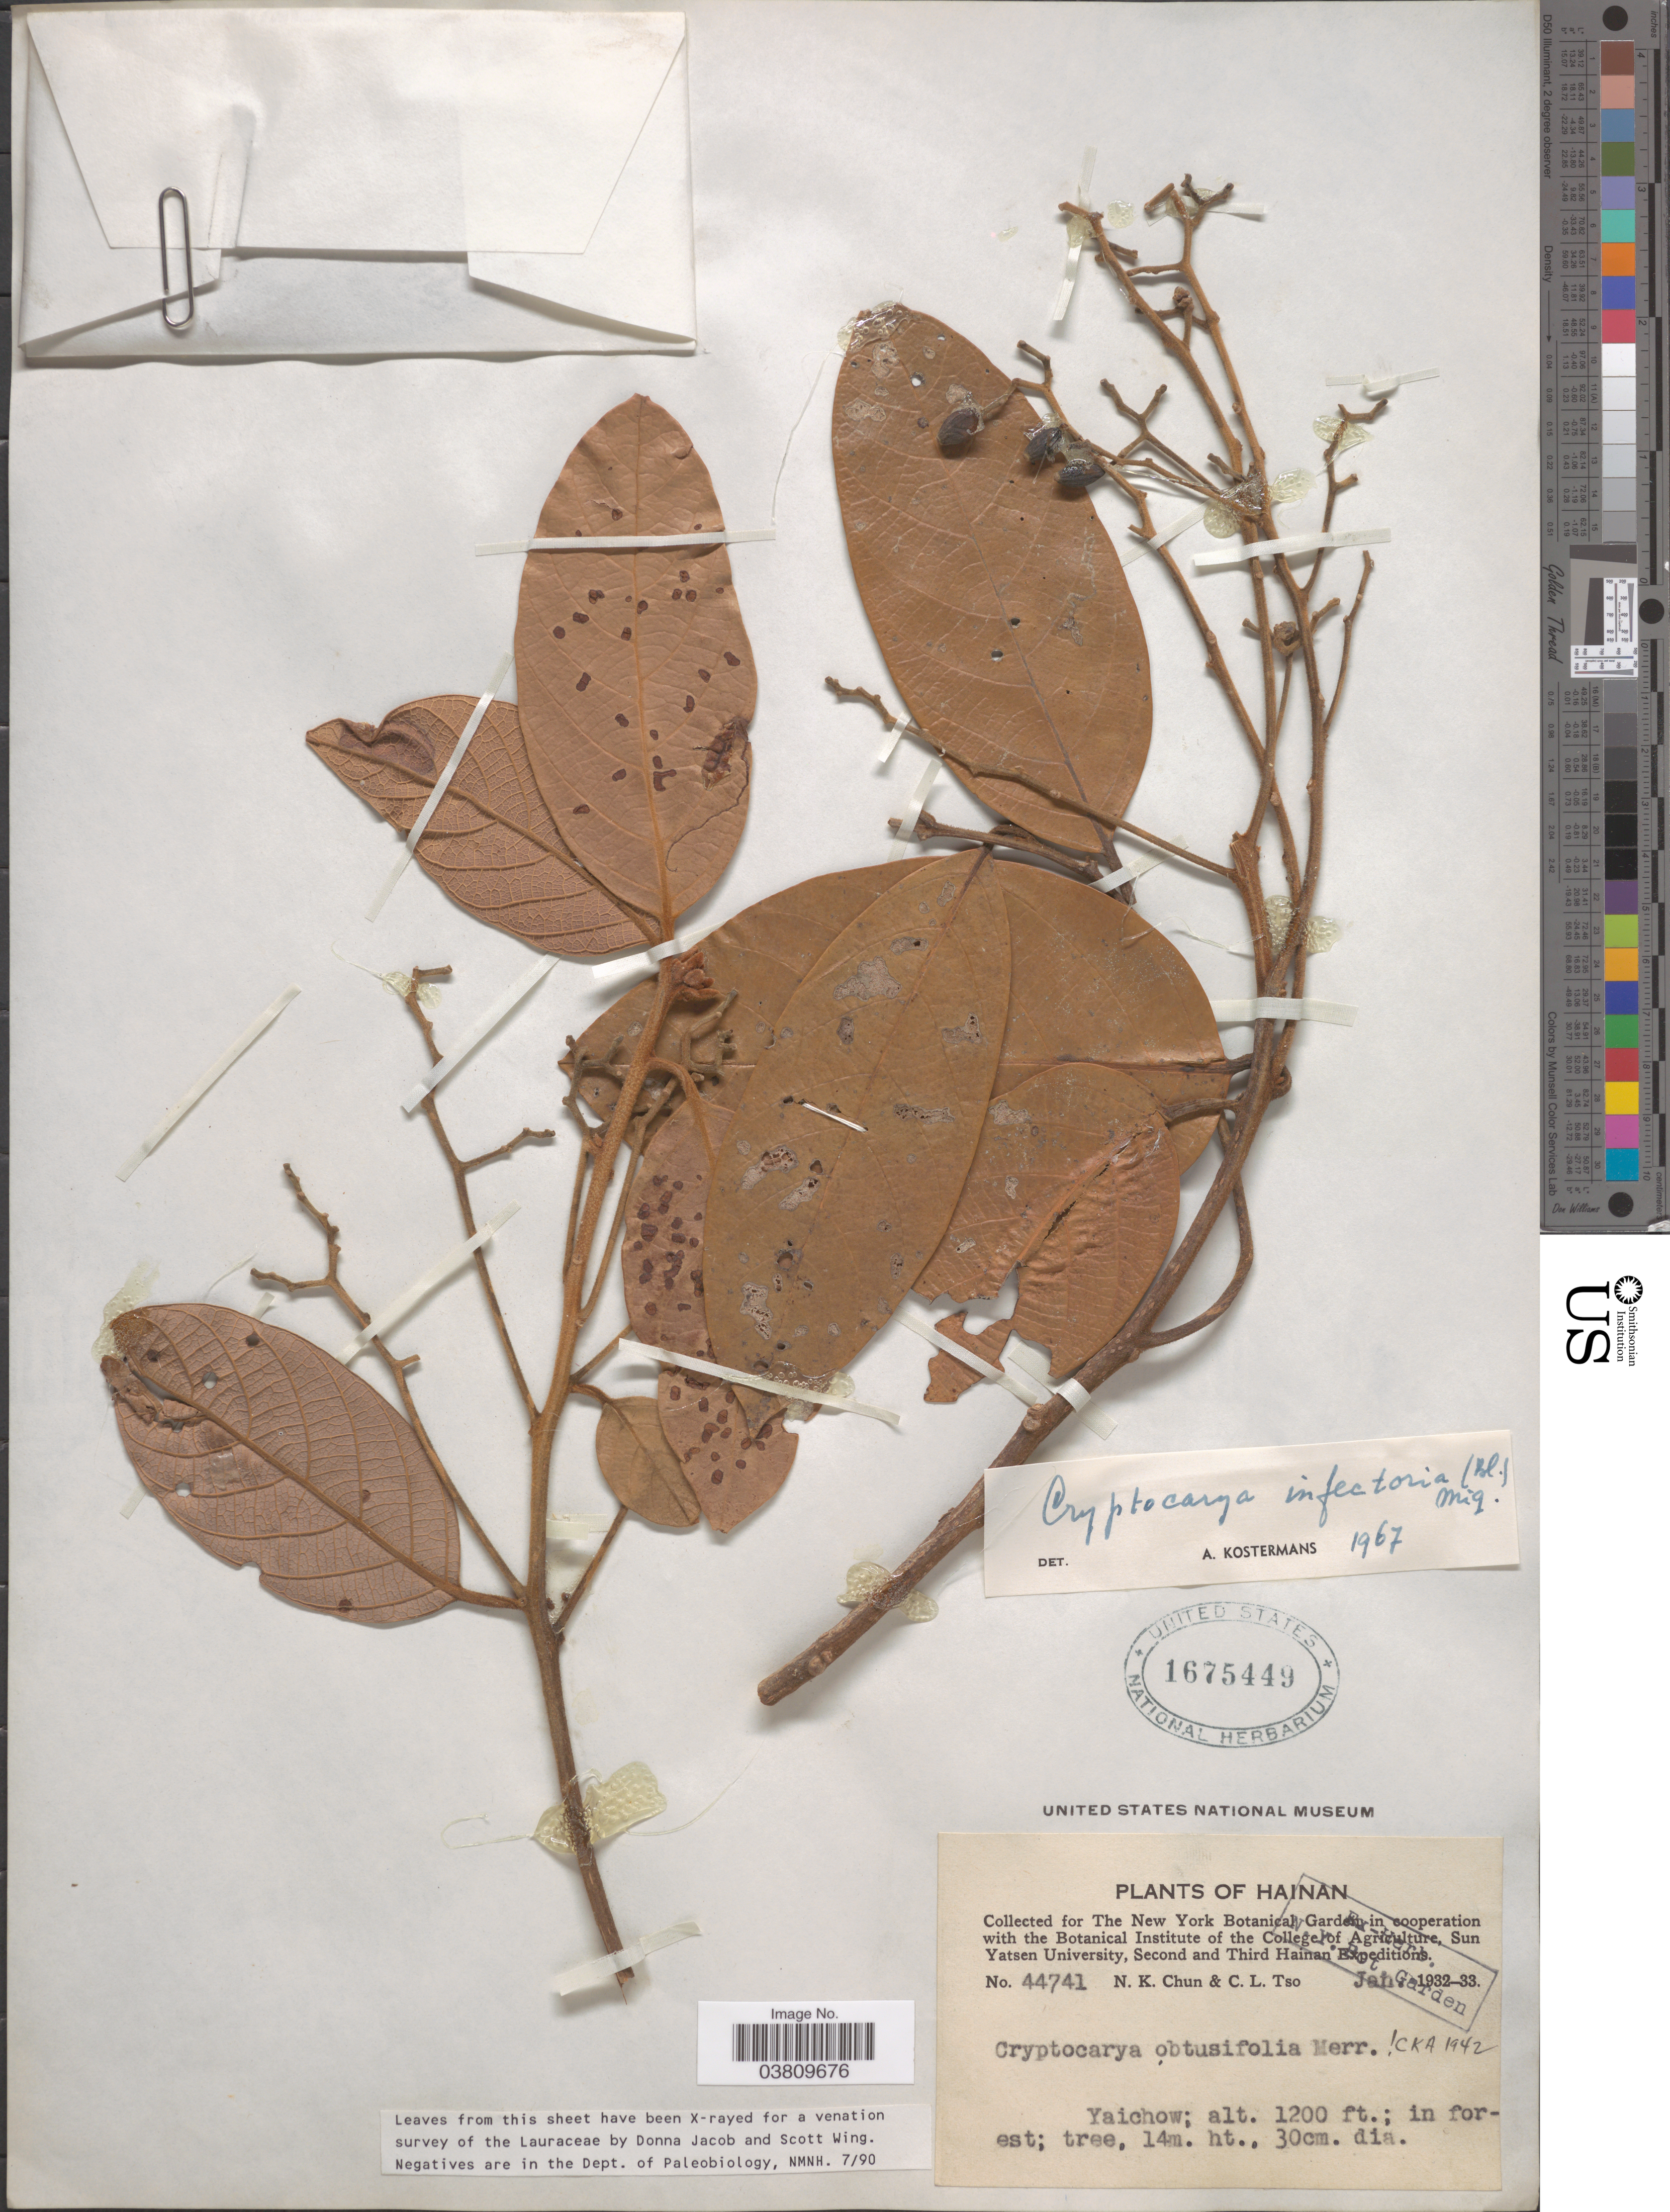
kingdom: Plantae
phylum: Tracheophyta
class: Magnoliopsida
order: Laurales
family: Lauraceae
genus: Cryptocarya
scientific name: Cryptocarya infectoria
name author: Miq.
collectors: N. K. Chun & C. Tso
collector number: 44741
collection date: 1932-01/1933-01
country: China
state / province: Hainan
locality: Yaichow.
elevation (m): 366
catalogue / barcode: US 1675449